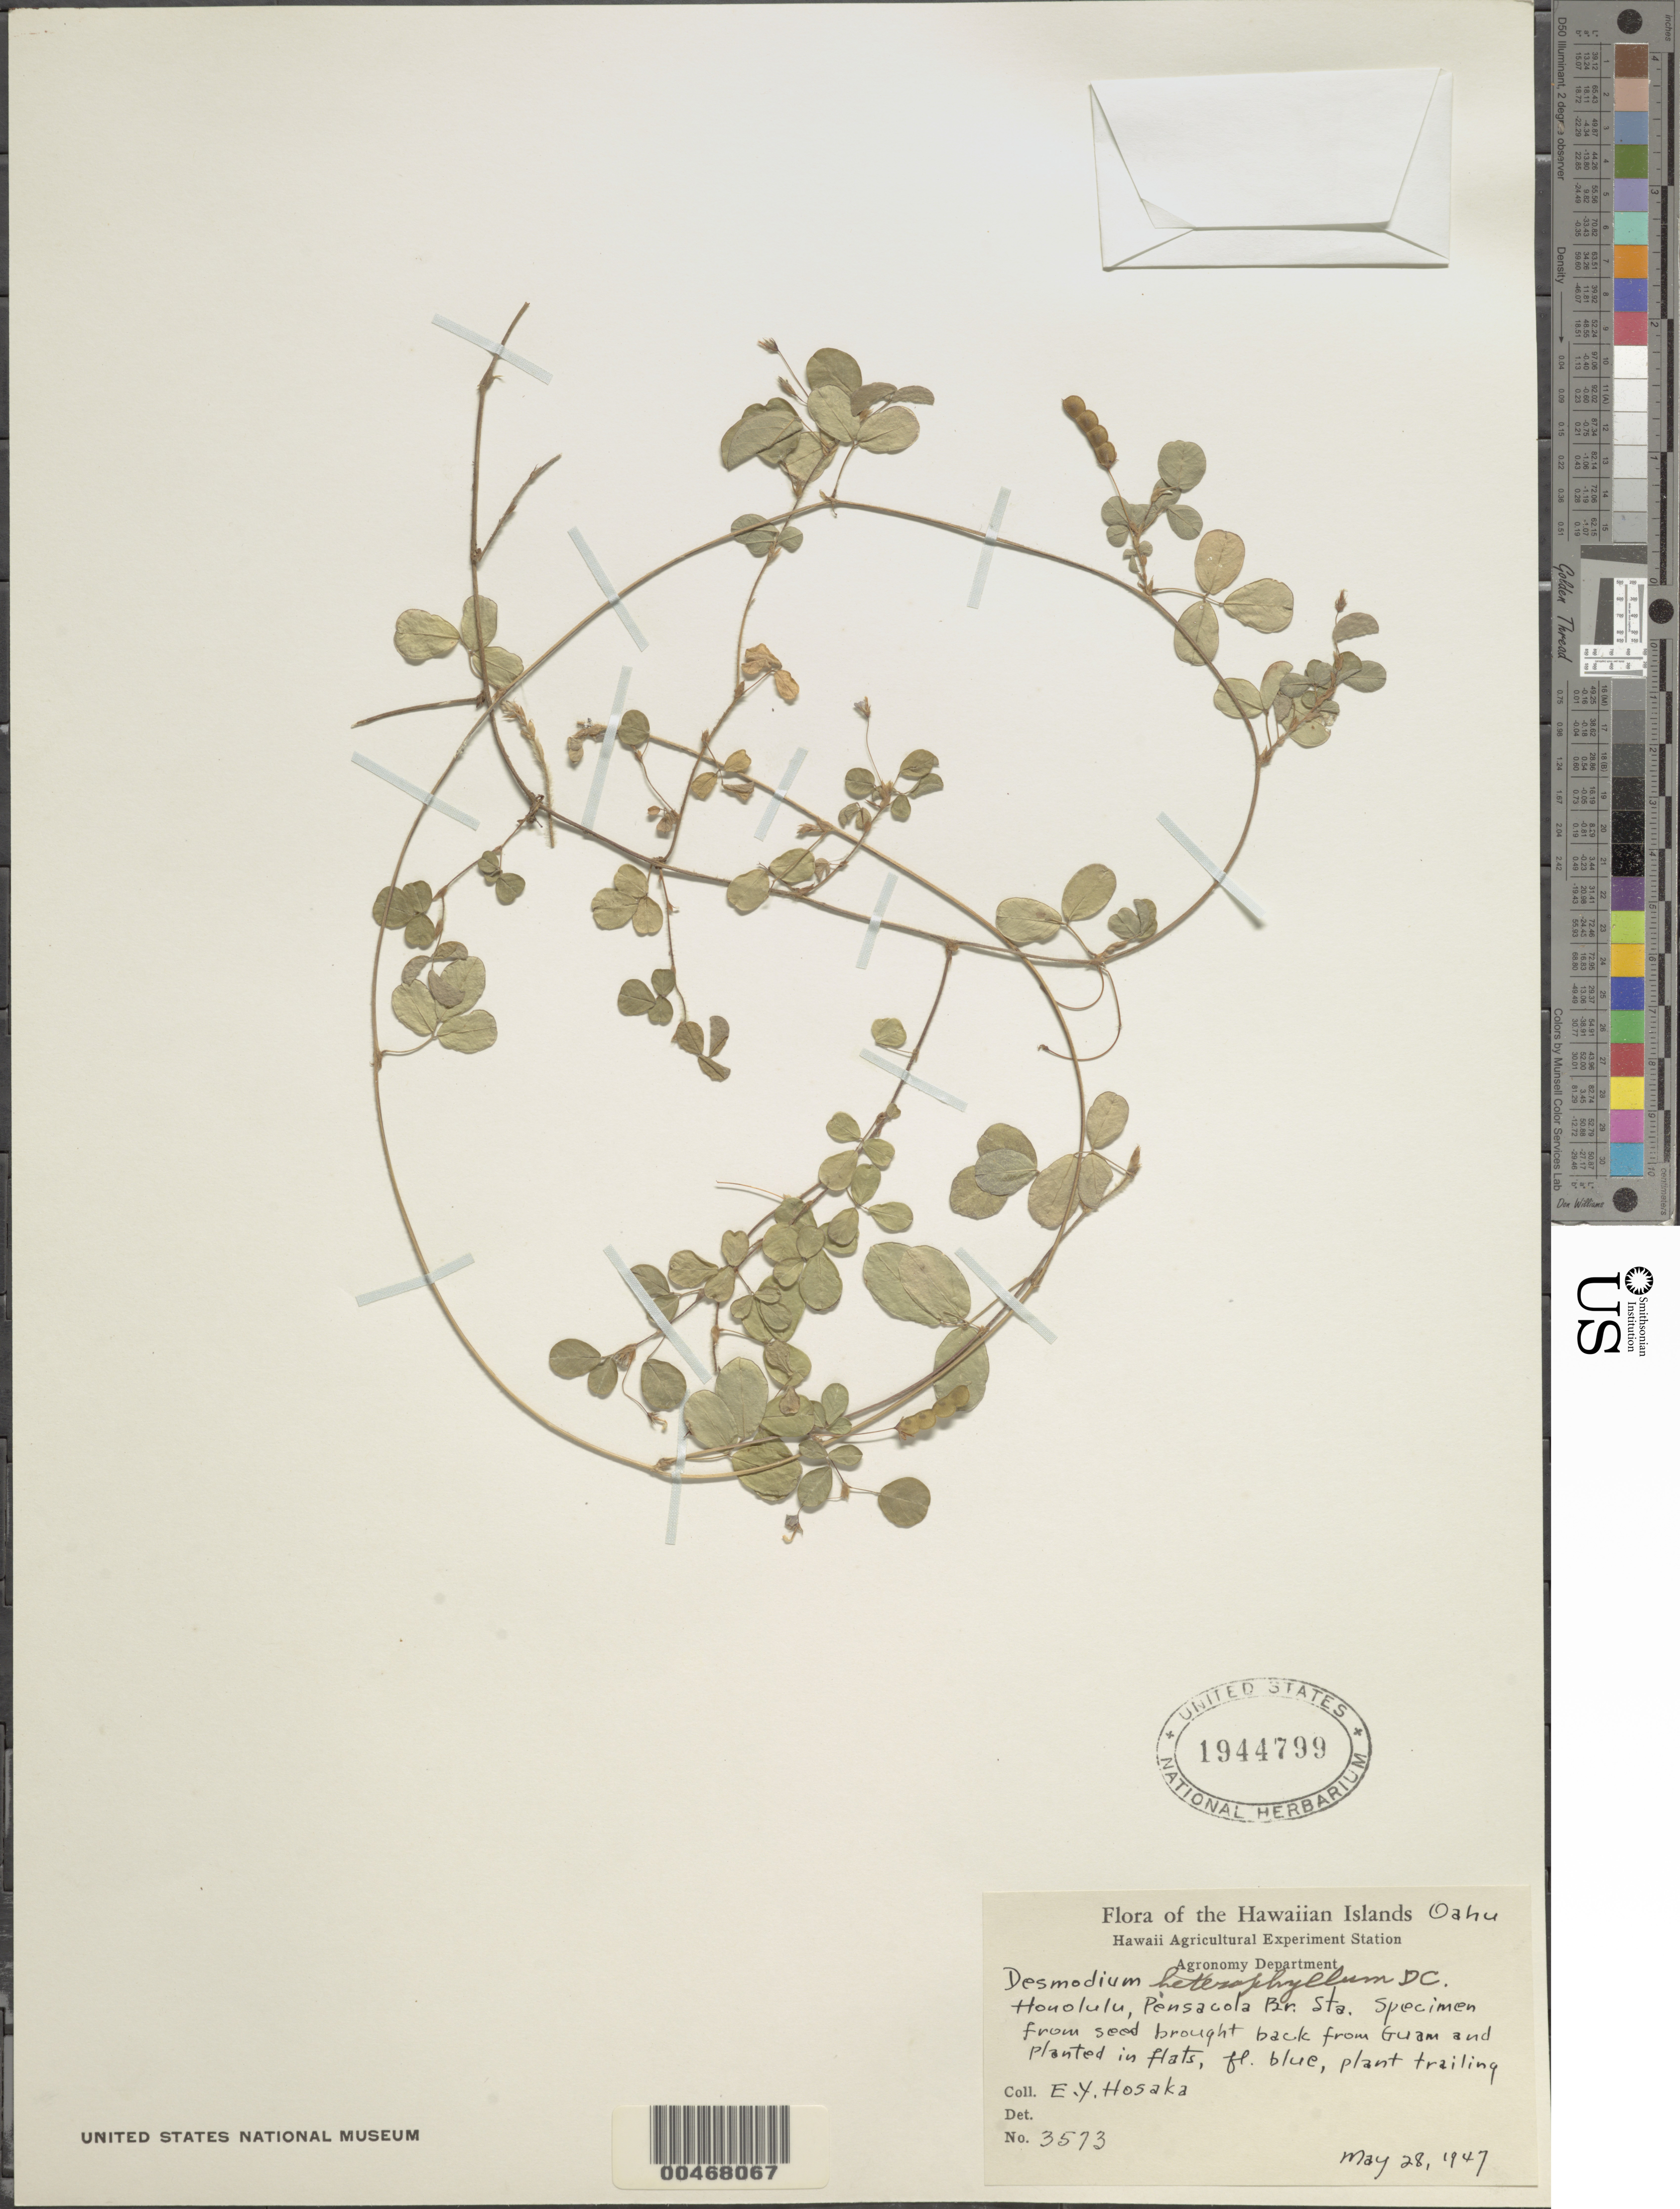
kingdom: Plantae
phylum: Tracheophyta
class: Magnoliopsida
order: Fabales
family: Fabaceae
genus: Grona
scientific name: Grona heterophylla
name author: (Willd.) H. Ohashi & K. Ohashi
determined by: Wagner, W. L., (BOT), Smithsonian Institution - National Museum of Natural History (UNITED STATES)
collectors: E. Y. Hosaka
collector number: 3573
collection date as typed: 28 May 1947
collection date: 1947-05-28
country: United States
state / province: Hawaii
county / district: Honolulu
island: Oahu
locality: Honolulu, Pensacola Br. Sta. Specimen from seed brought back from Guam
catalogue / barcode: US 1944799